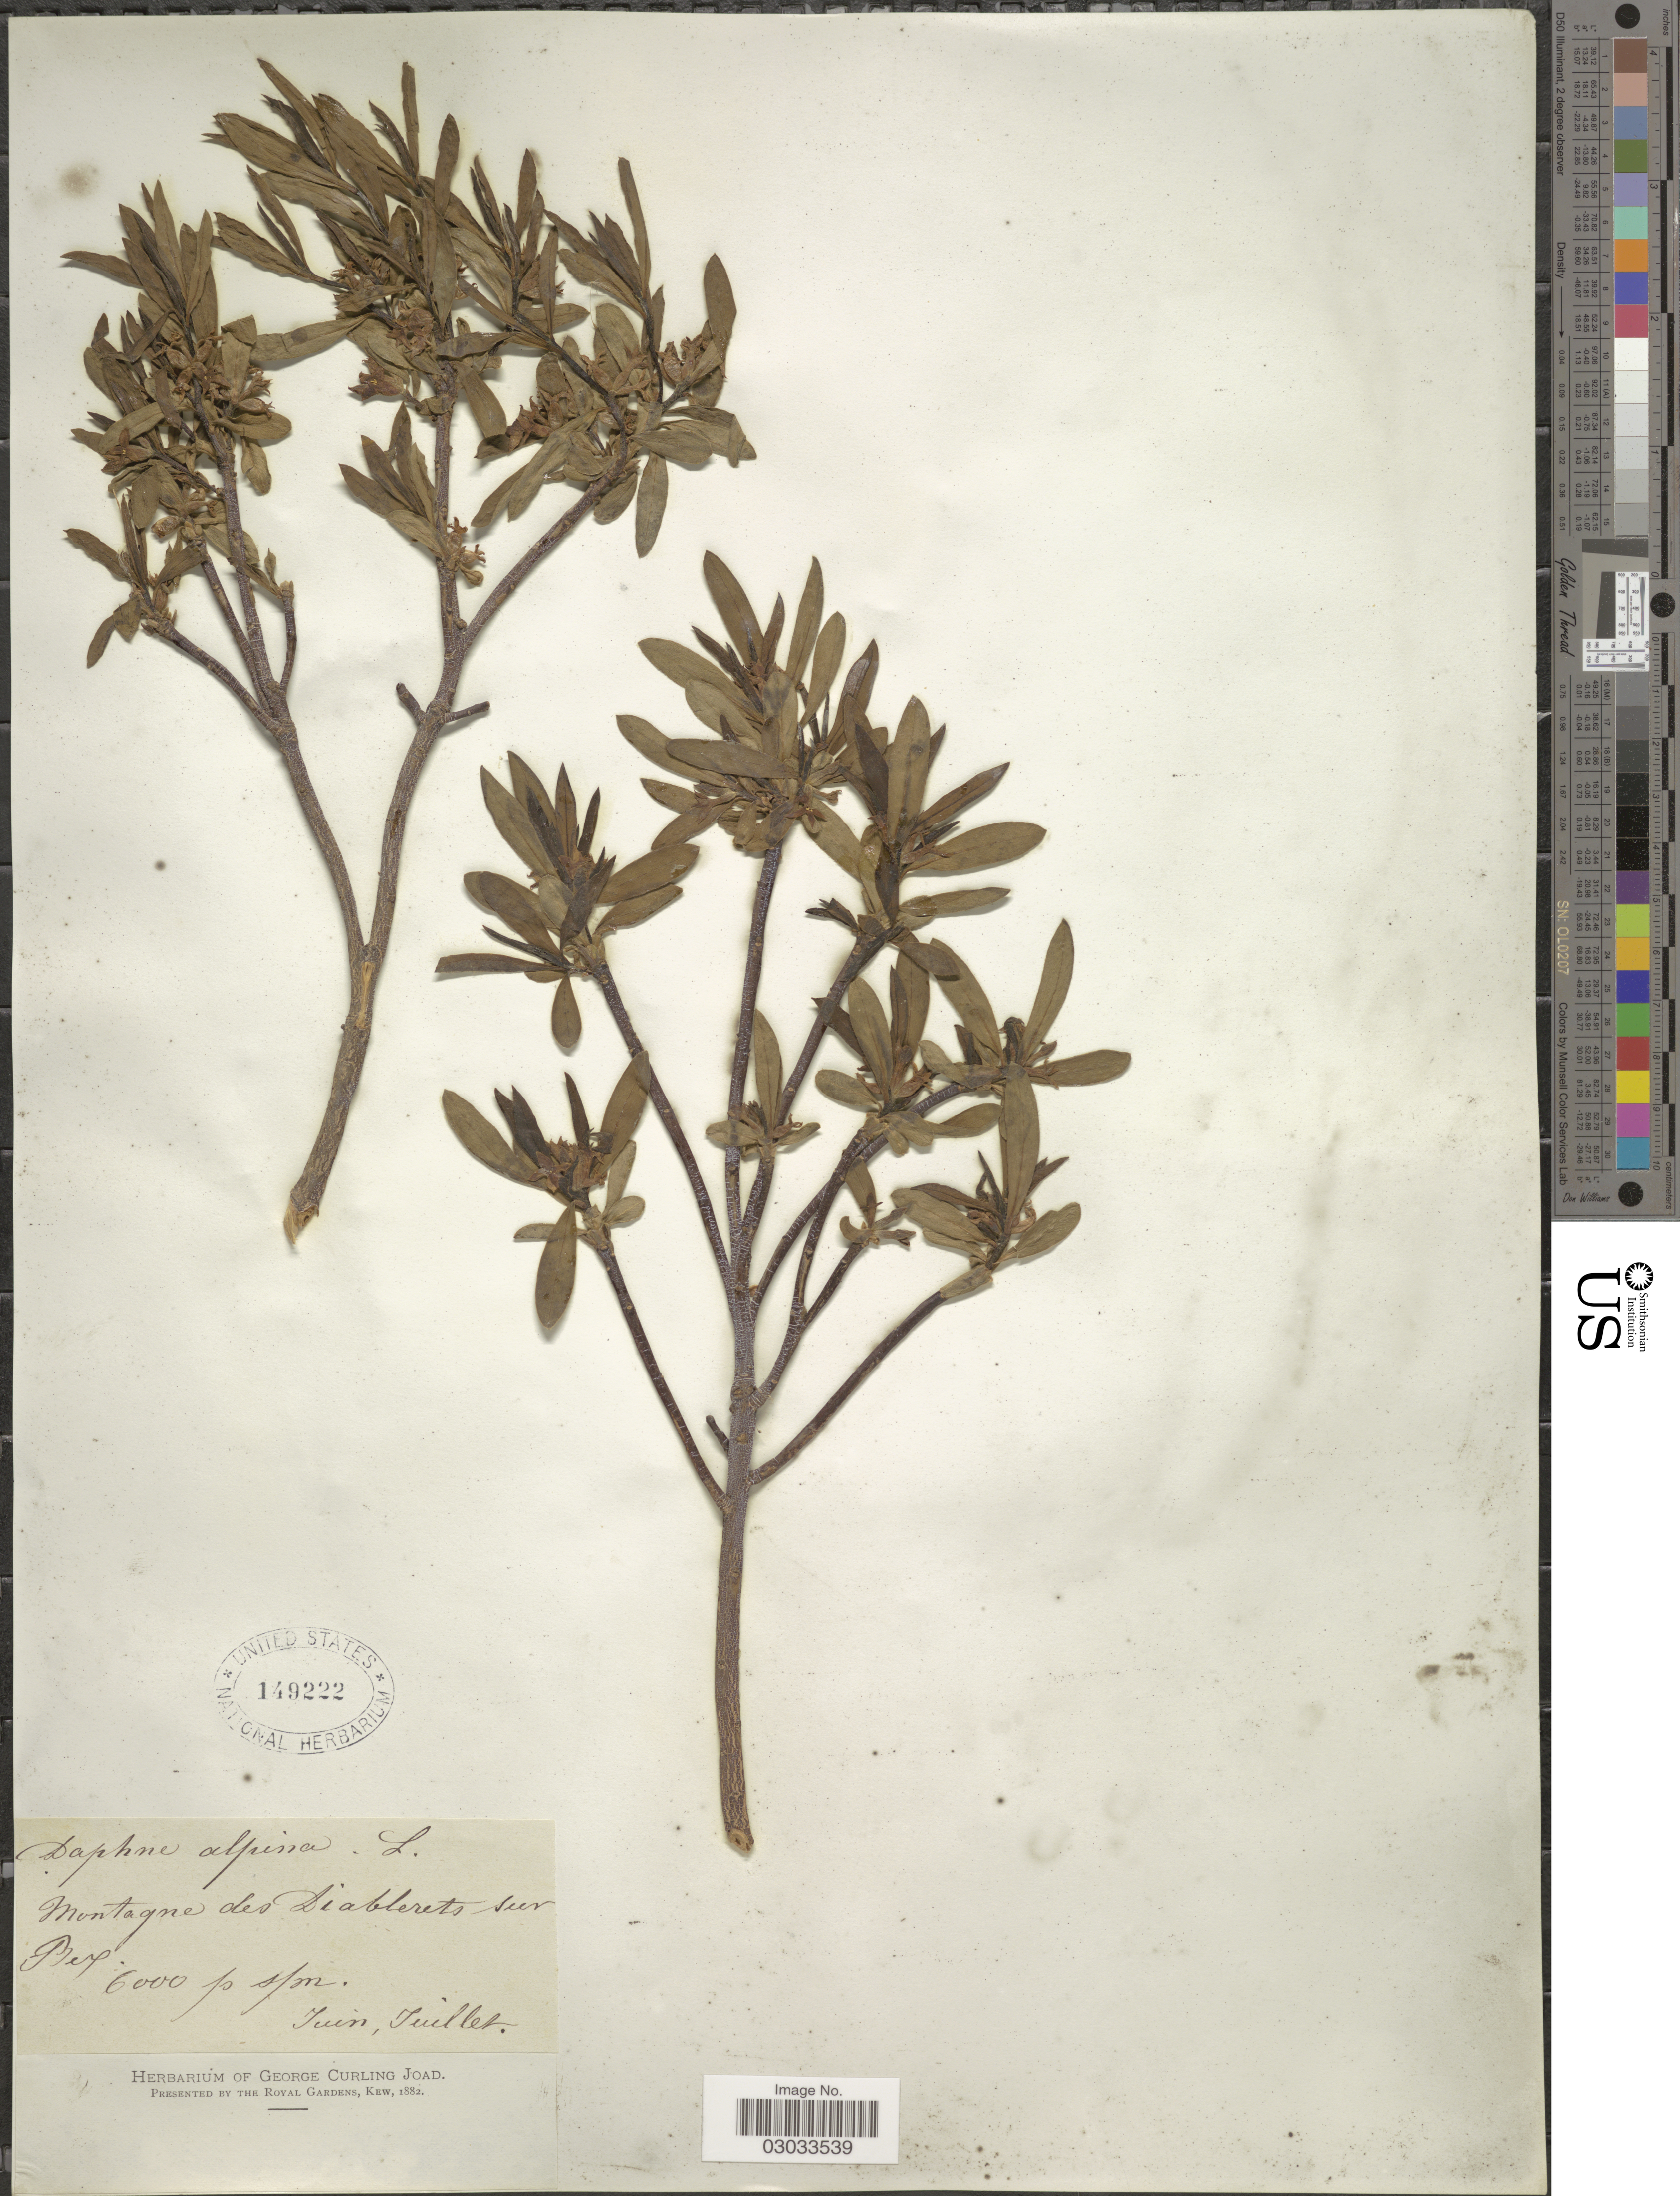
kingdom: Plantae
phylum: Tracheophyta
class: Magnoliopsida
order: Malvales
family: Thymelaeaceae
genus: Daphne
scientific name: Daphne alpina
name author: L.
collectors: ex herb. George Curling Joad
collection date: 1882-06/1882-07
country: Switzerland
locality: Montagne des Diablerets sur Bex.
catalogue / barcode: US 149222